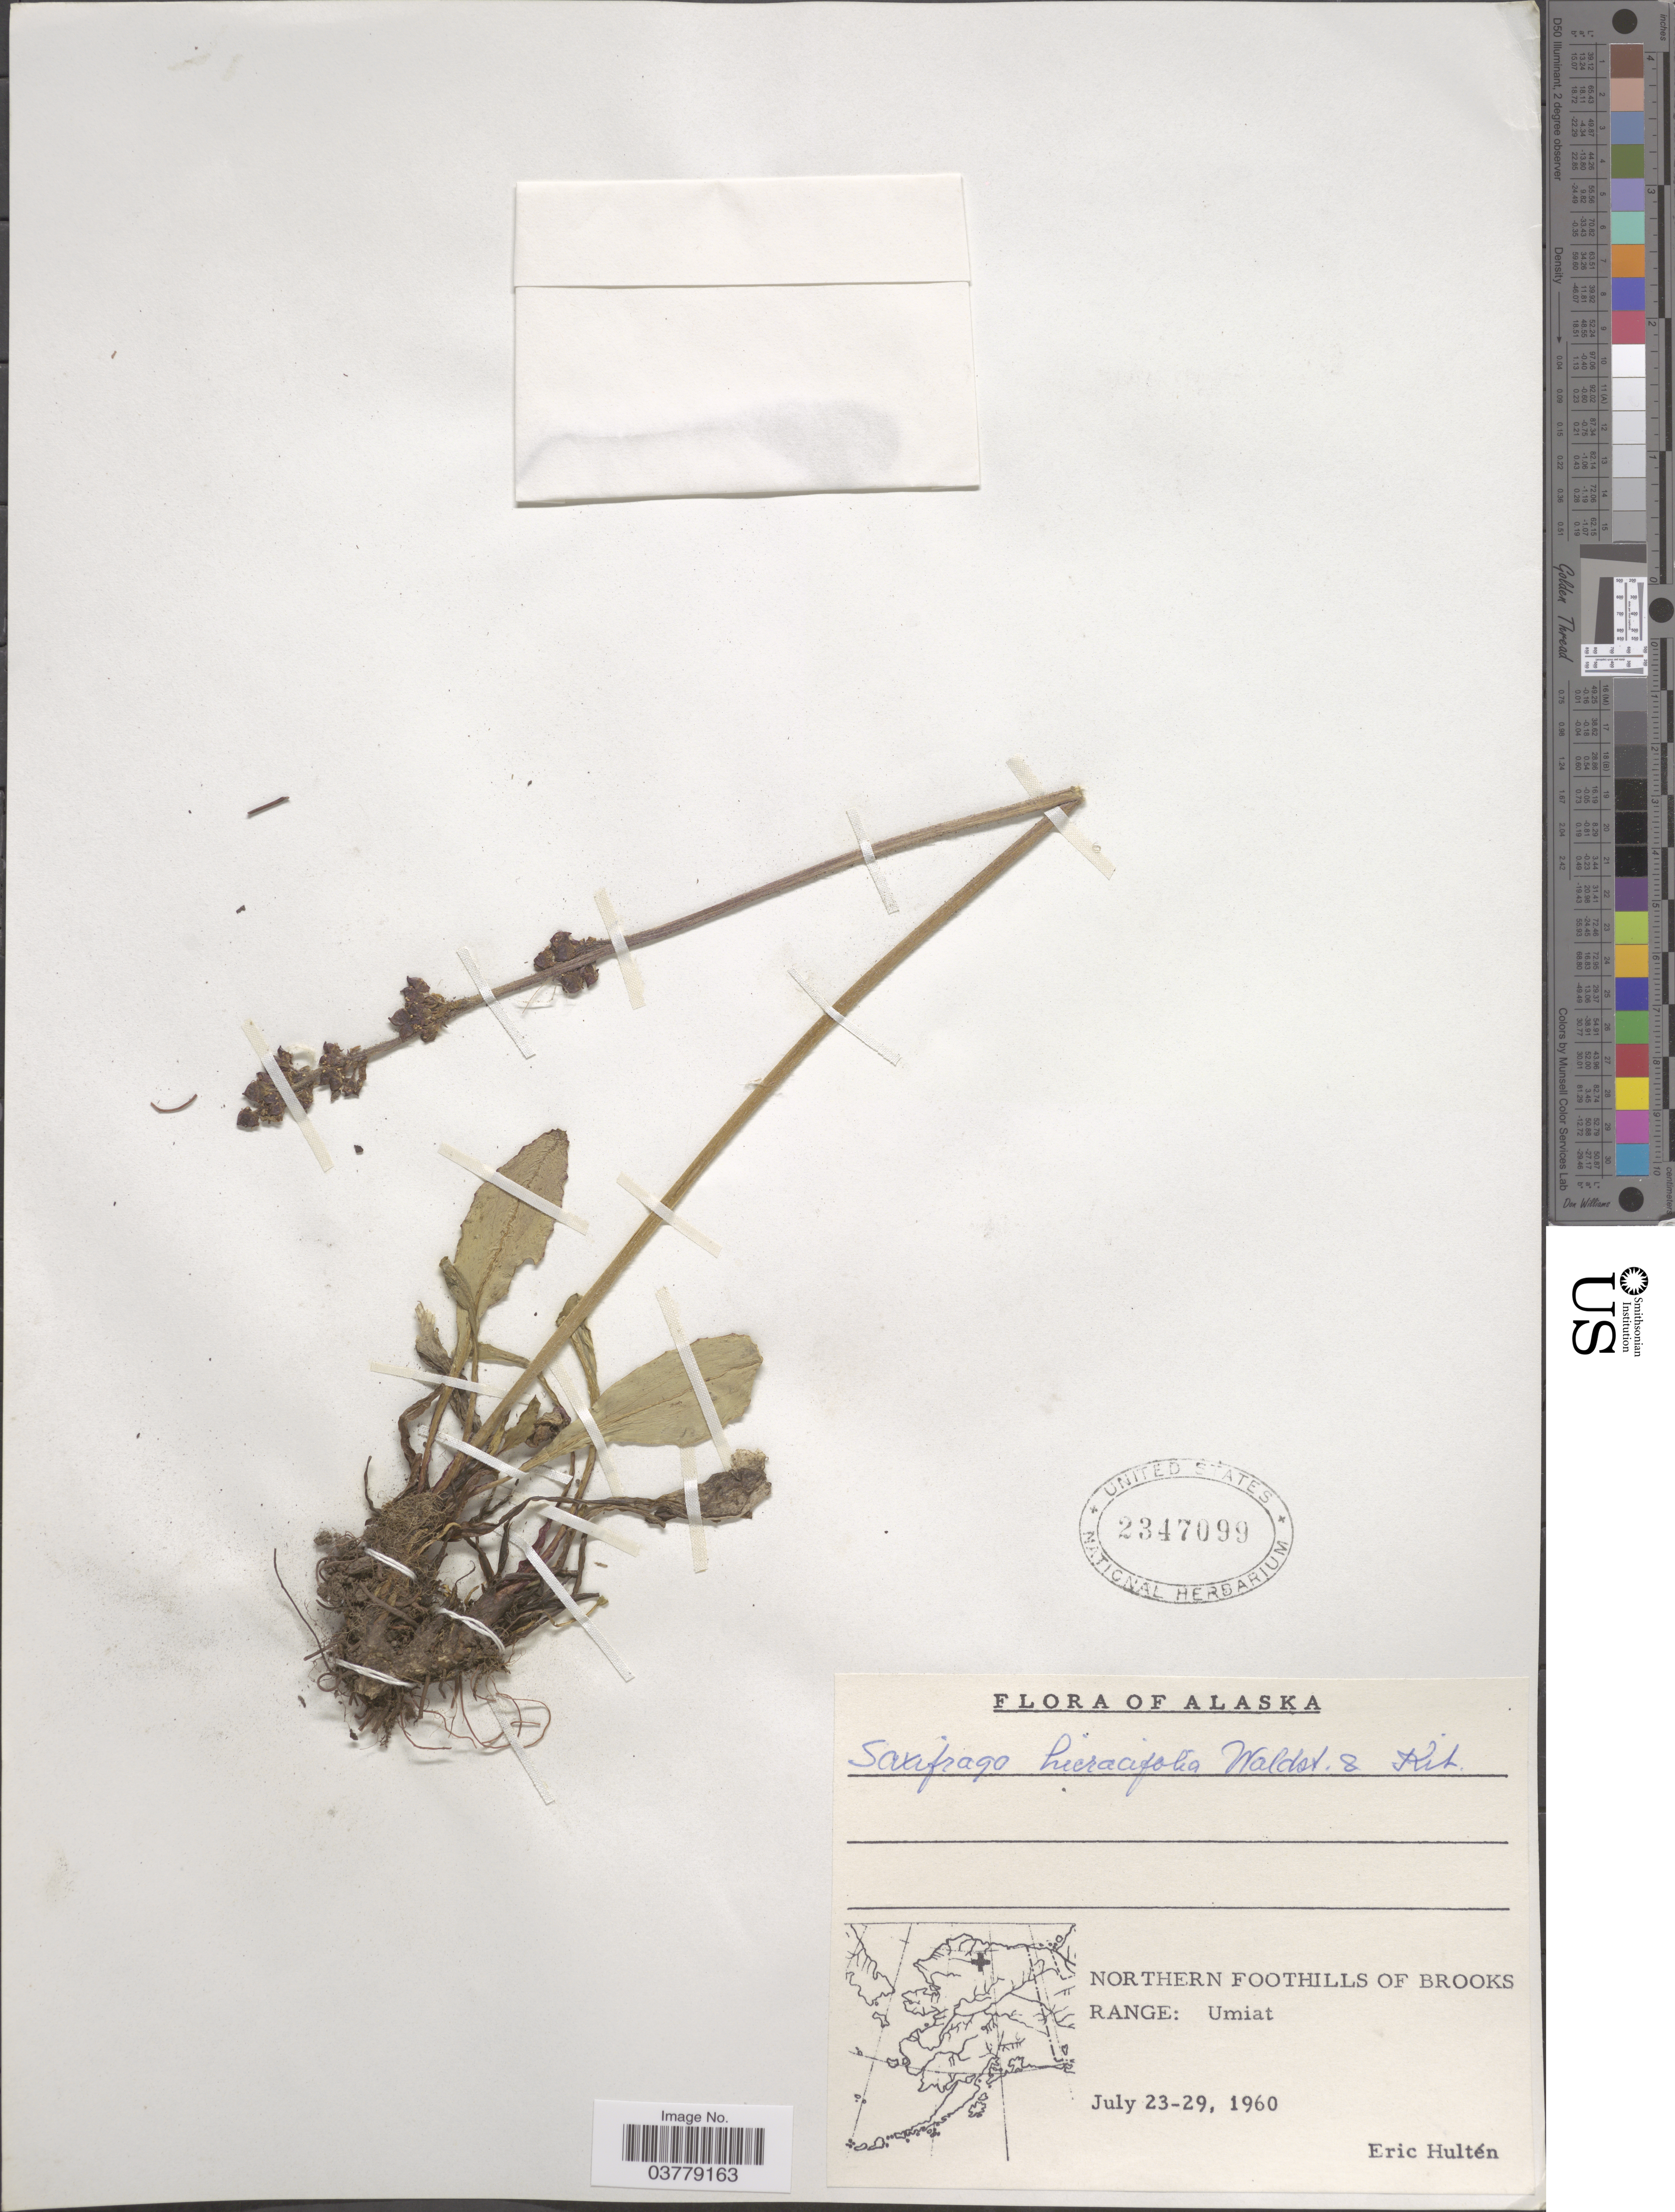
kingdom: Plantae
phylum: Tracheophyta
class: Magnoliopsida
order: Saxifragales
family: Saxifragaceae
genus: Micranthes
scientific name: Micranthes hieraciifolia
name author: (Waldst. & Kit. ex Willd.) Haw.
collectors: E. G. Hultén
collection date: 1960-07-23/1960-07-29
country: United States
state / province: Alaska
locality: Northern Foothills of Brooks Range: Umiat.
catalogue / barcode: US 2347099